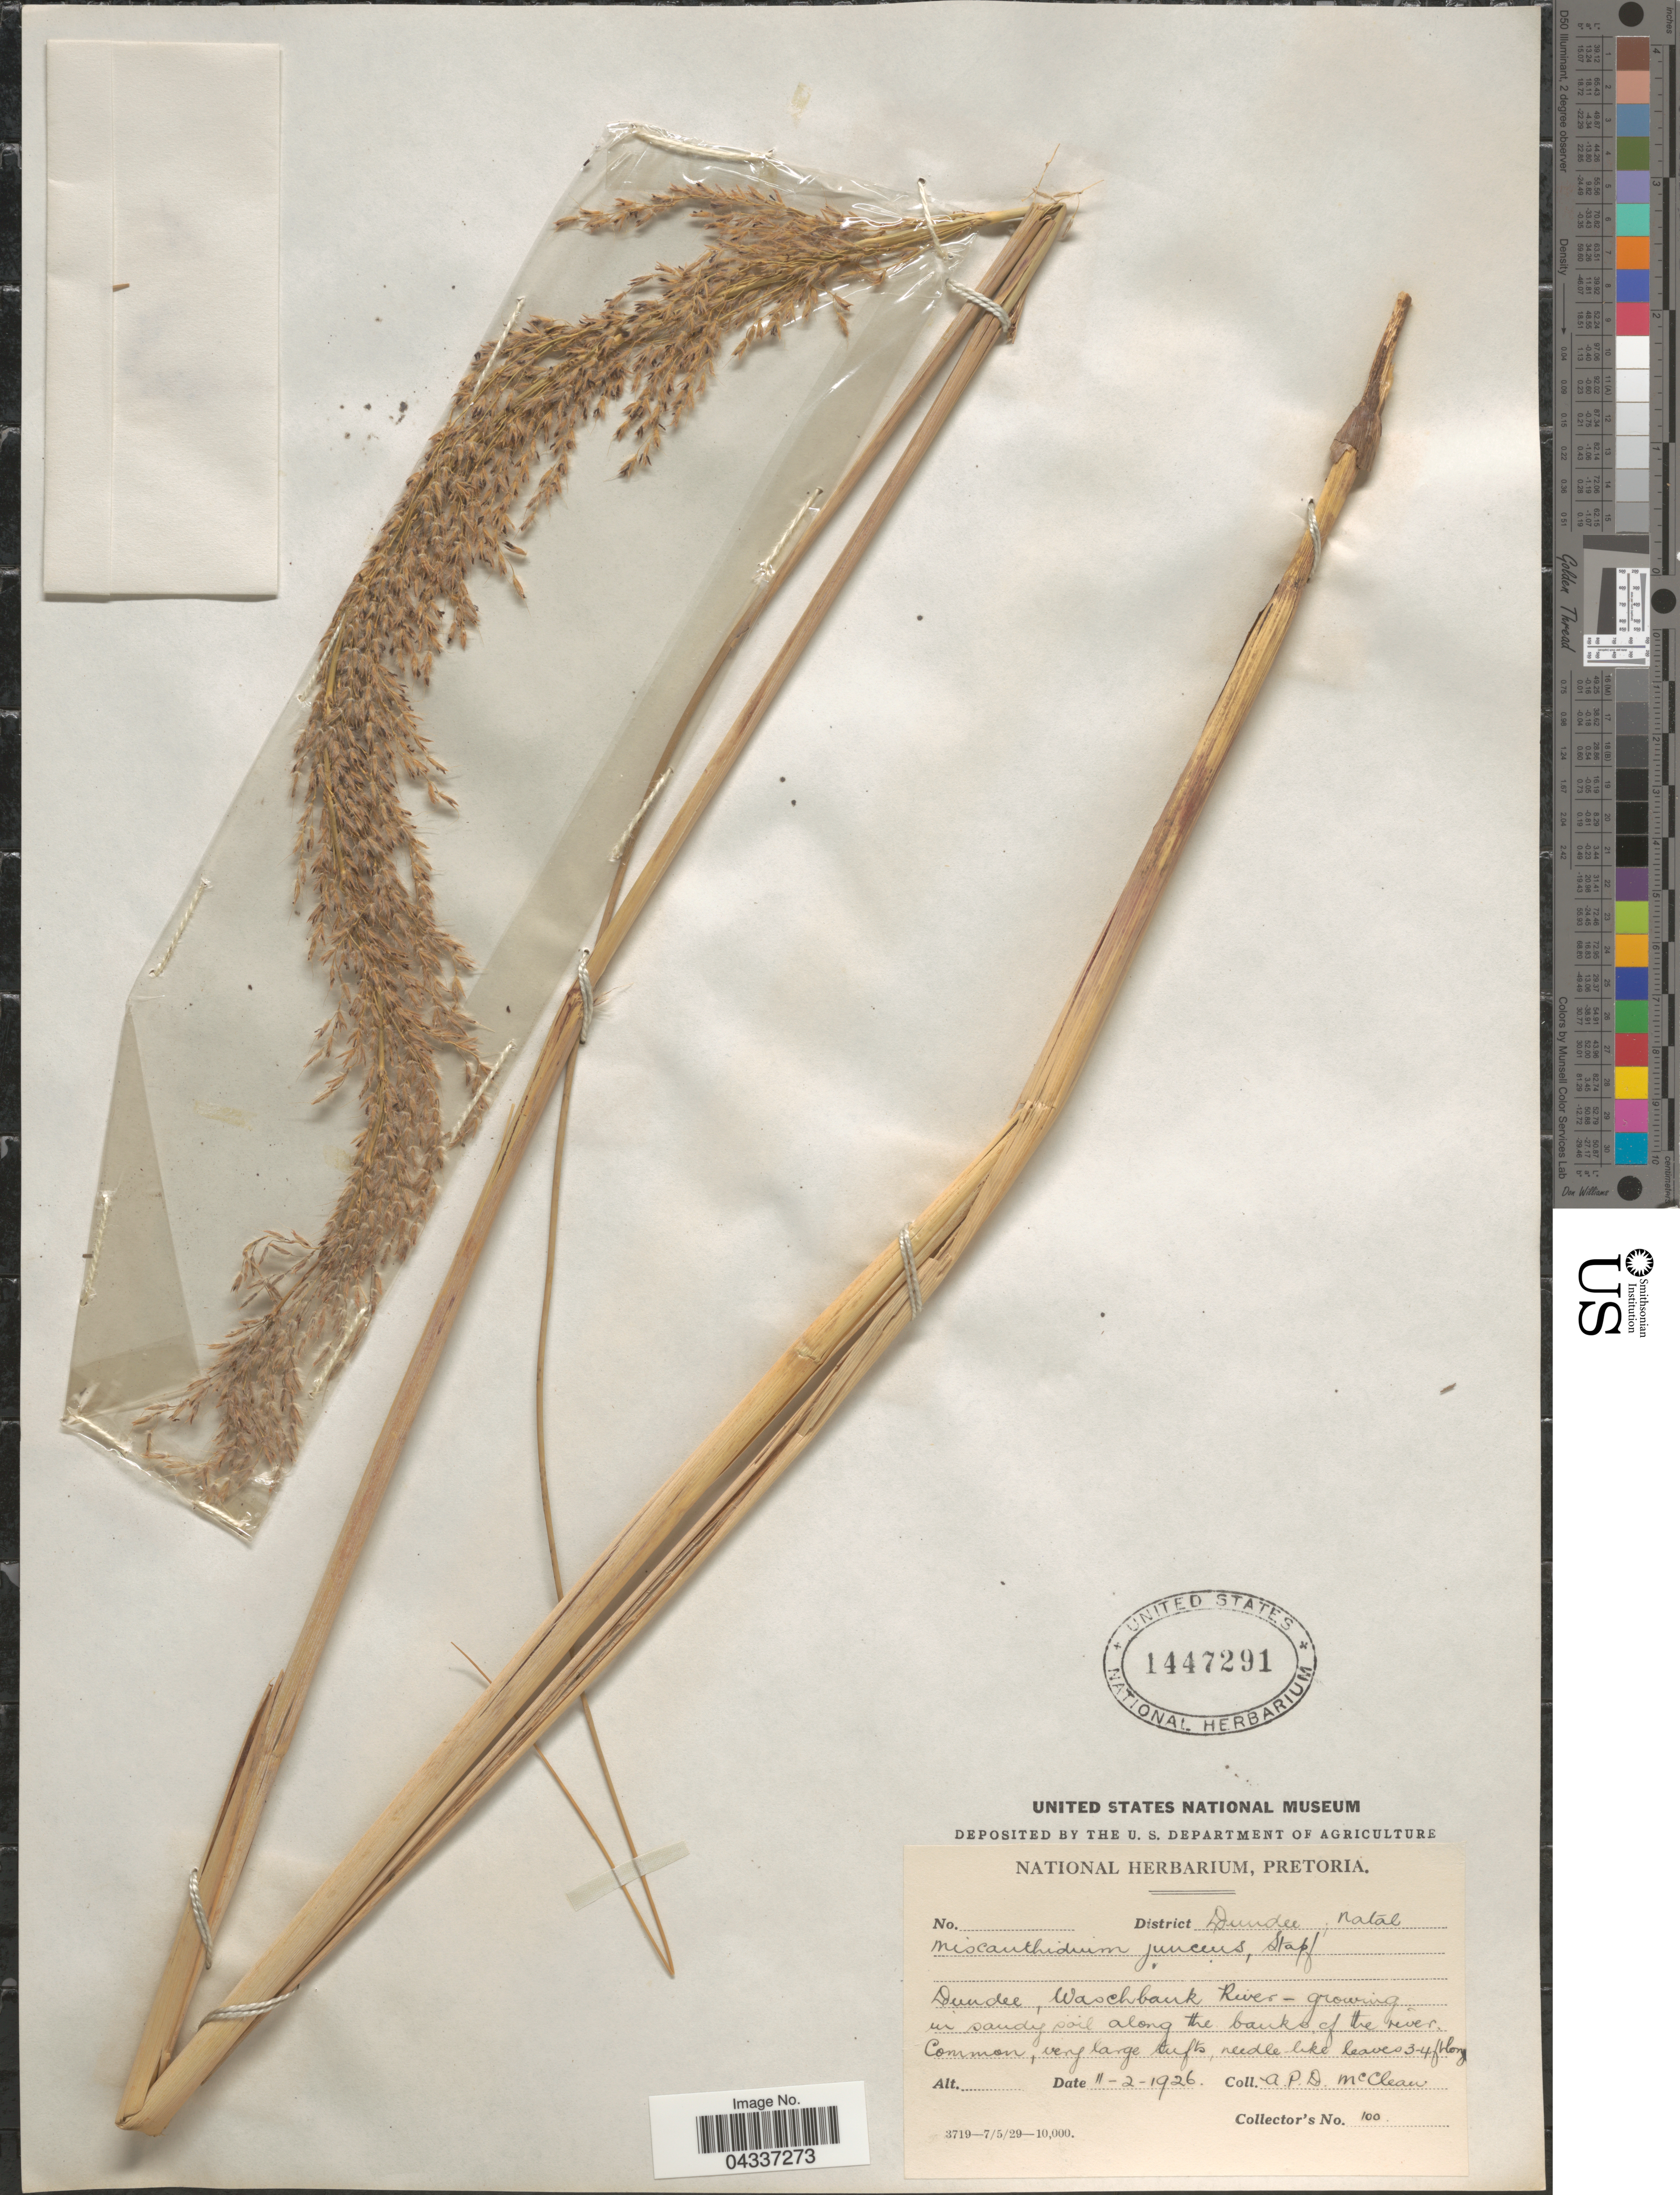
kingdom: Plantae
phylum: Tracheophyta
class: Liliopsida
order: Poales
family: Poaceae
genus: Miscanthidium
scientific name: Miscanthidium junceum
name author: (Stapf) Stapf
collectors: A. McClean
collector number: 100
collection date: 1926-02-11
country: South Africa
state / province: KwaZulu-Natal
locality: District Dundee ; Natal. Dundee , Waschbank River - growing in sandy soil along the banks of the river.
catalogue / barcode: US 1447291